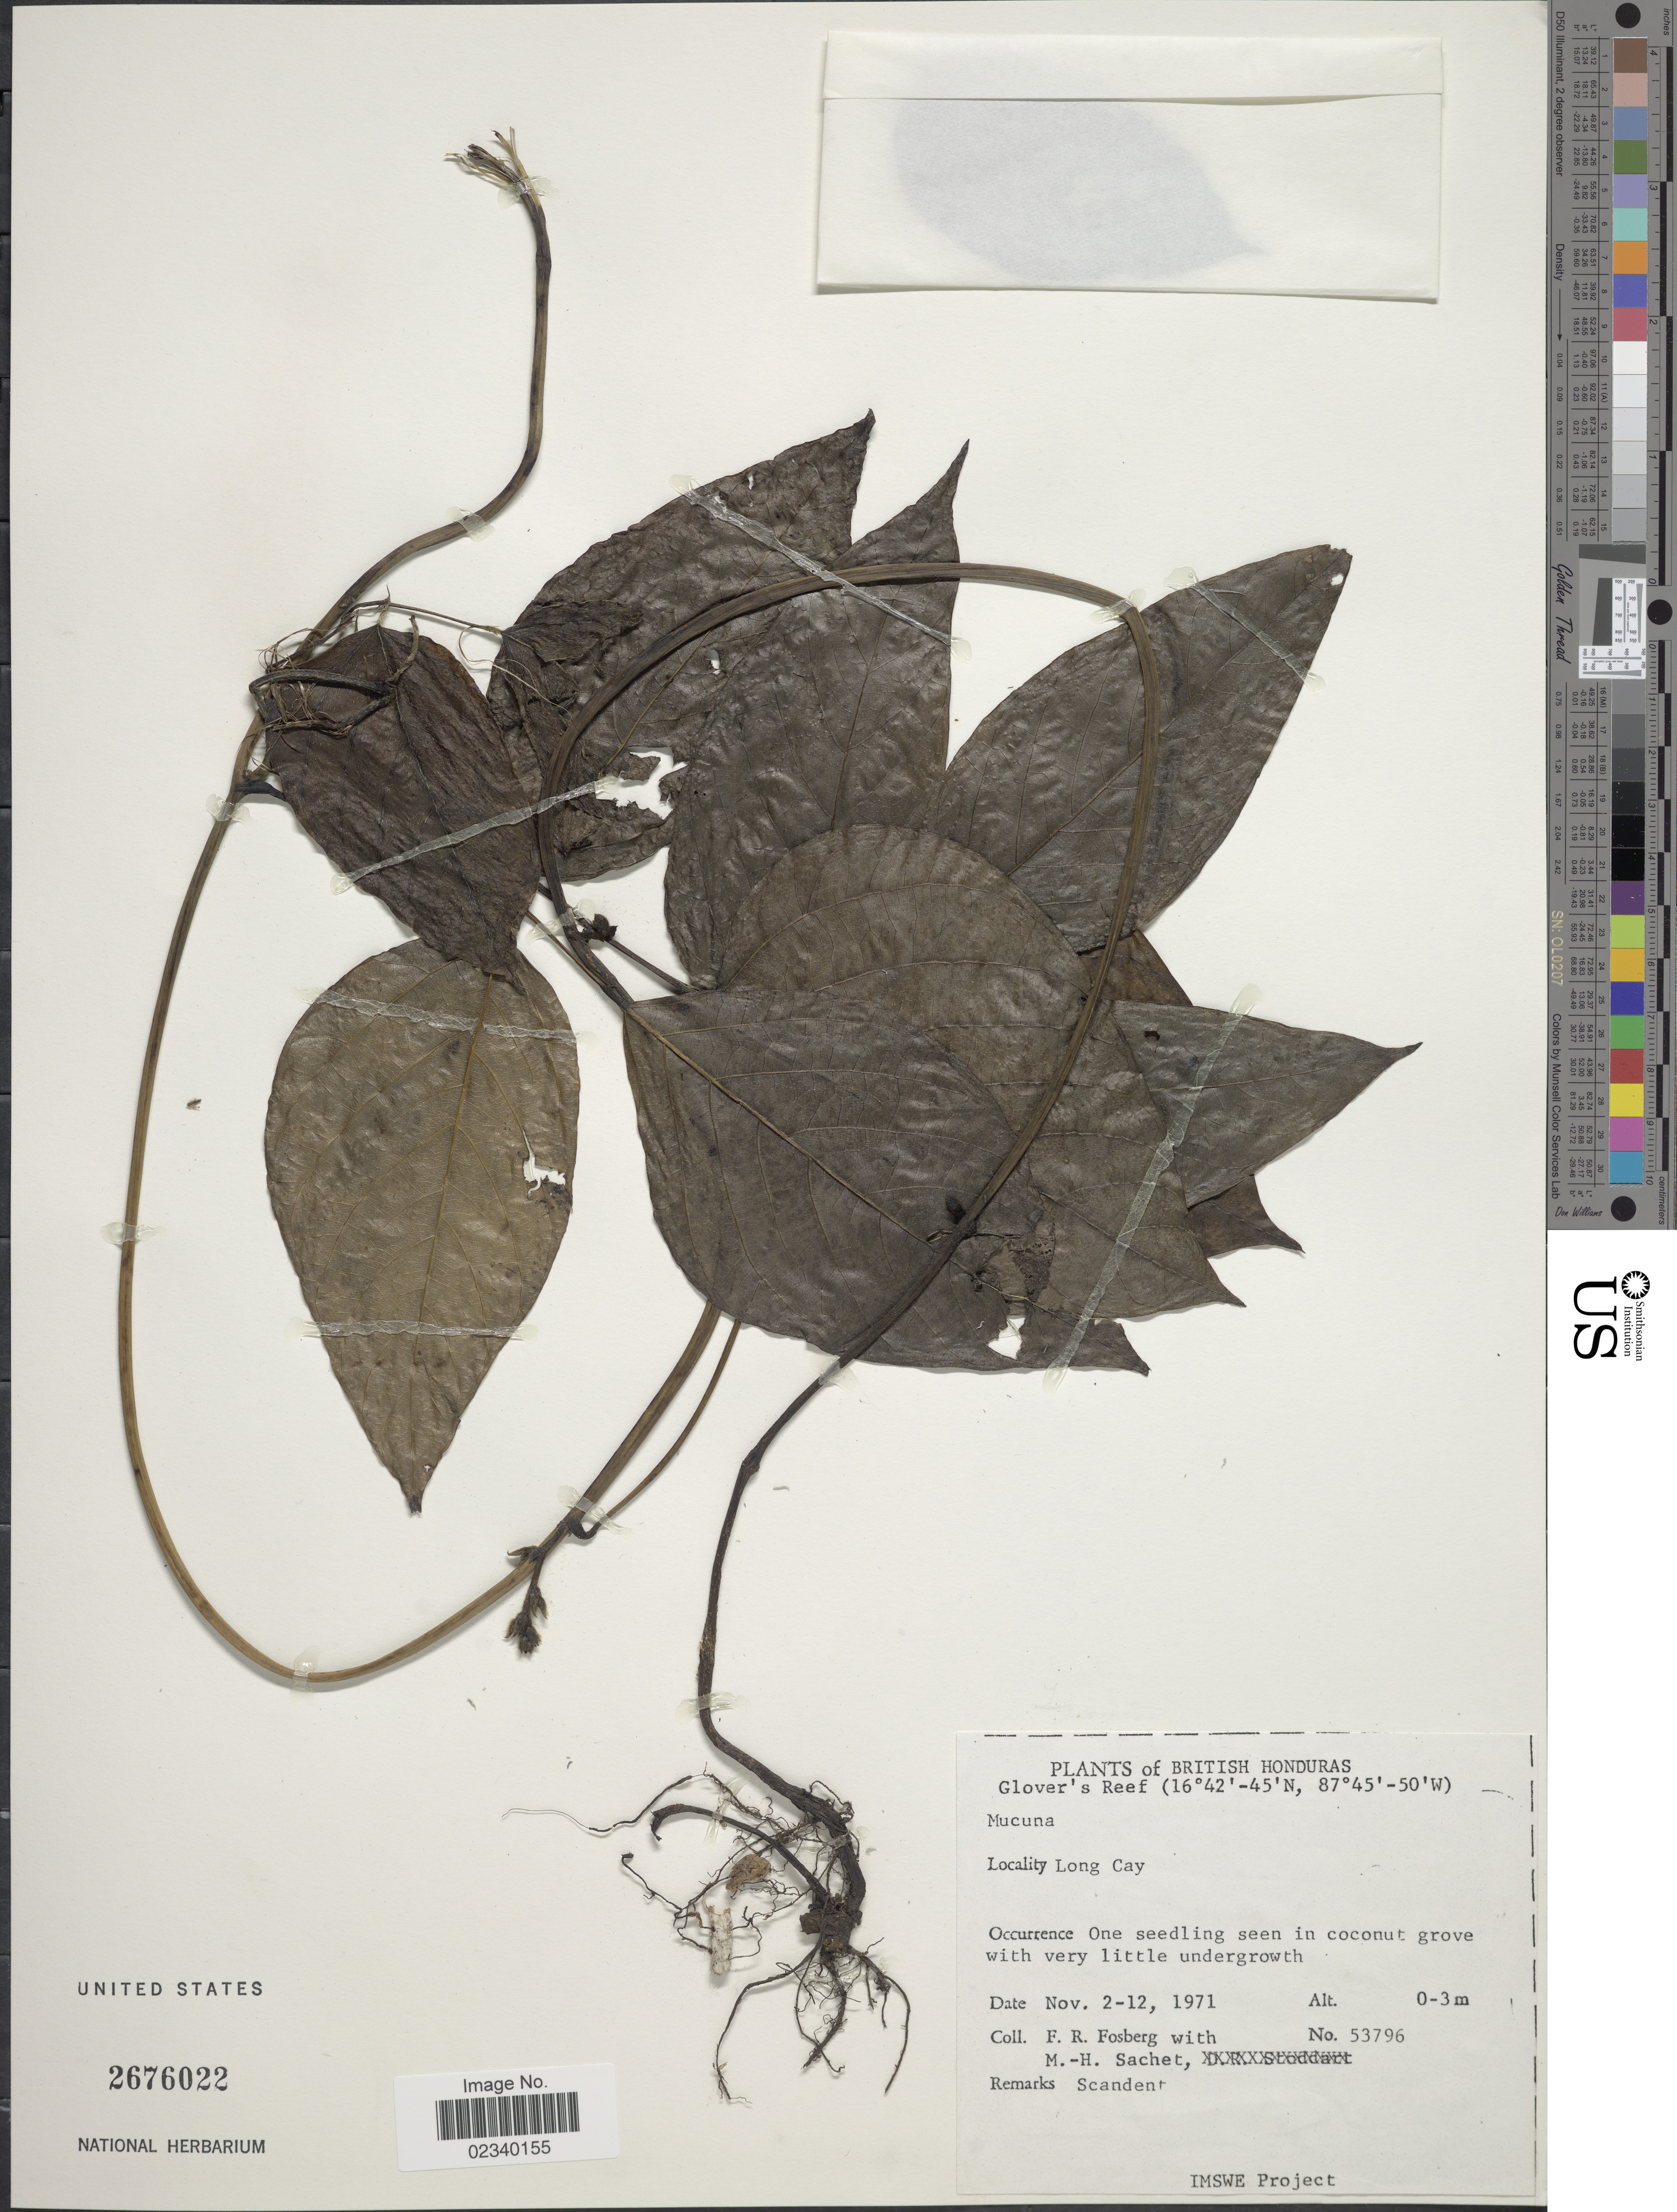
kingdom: Plantae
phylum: Tracheophyta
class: Magnoliopsida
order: Fabales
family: Fabaceae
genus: Mucuna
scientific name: Mucuna sp.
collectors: F. R. Fosberg & M.-H. Sachet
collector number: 53796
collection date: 1971-11-02/1971-11-12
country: Belize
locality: British Honduras. Glover's Reef.Long Cay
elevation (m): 0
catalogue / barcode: US 2676022